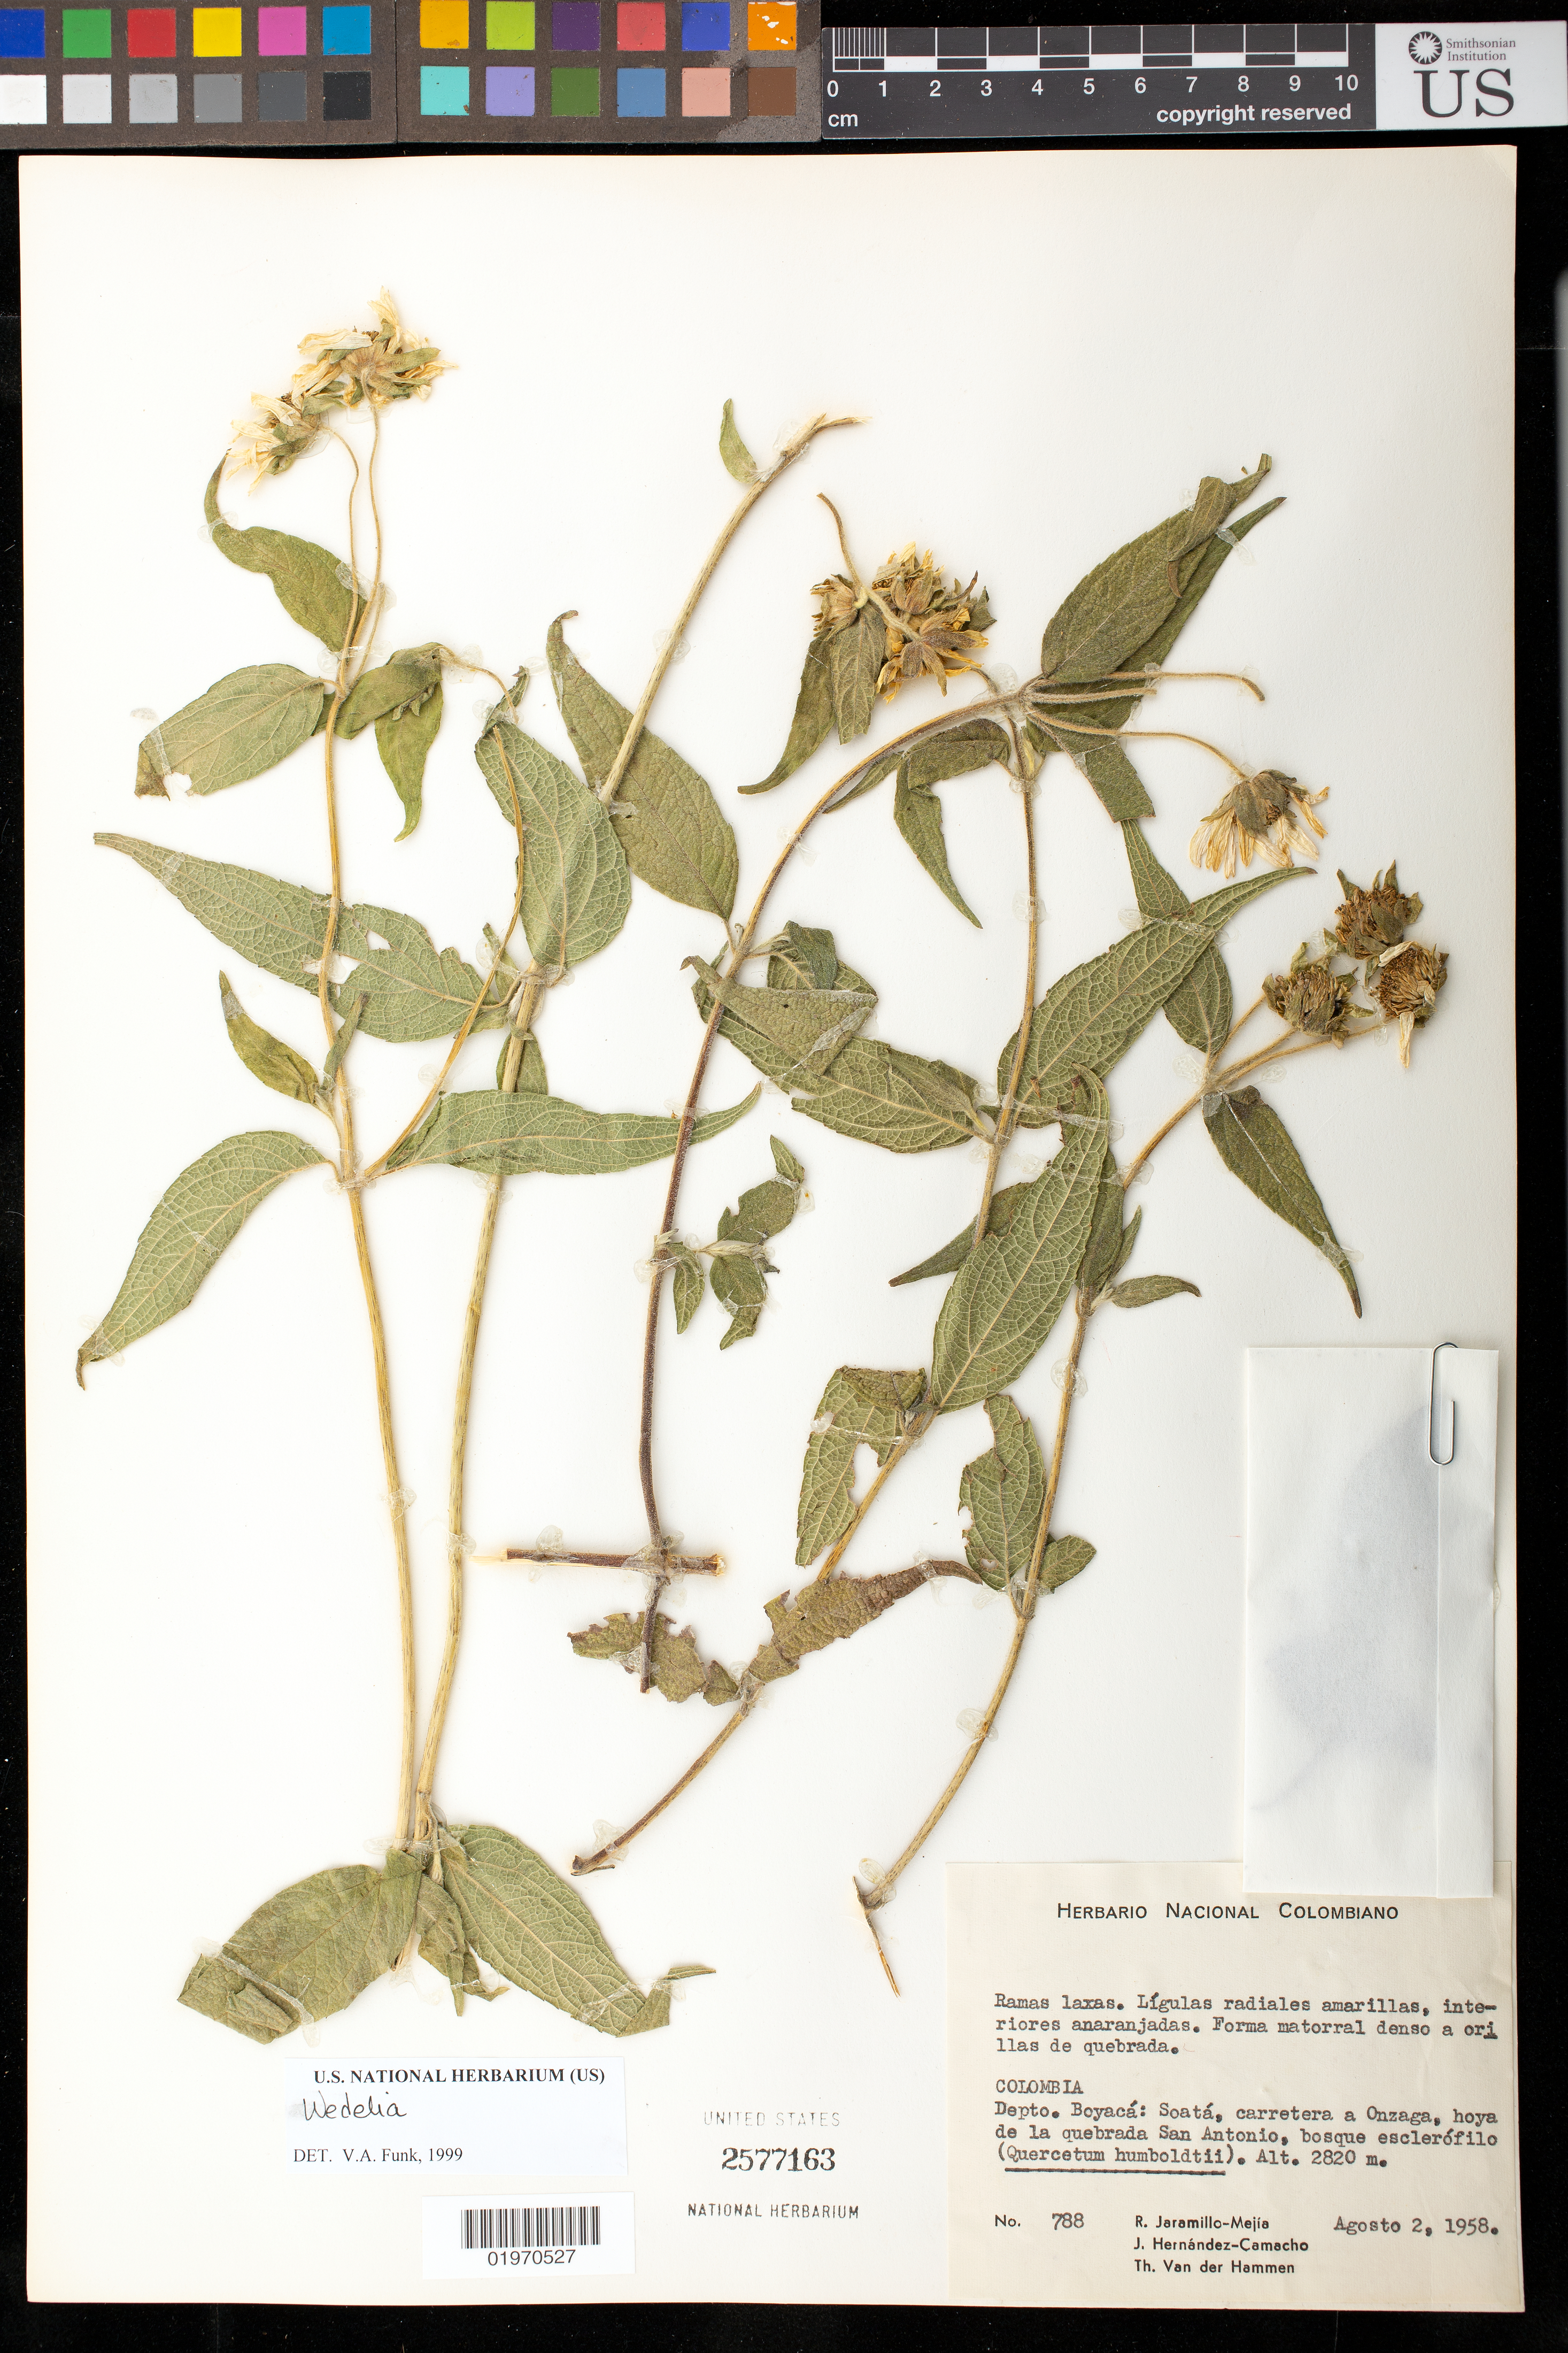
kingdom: Plantae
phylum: Tracheophyta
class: Magnoliopsida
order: Asterales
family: Asteraceae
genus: Wedelia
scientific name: Wedelia sp.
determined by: Funk, Vicki A., (BOT), Smithsonian Institution - National Museum of Natural History (UNITED STATES)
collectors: R. Jaramillo M., J. Hernández C. & T. Hammen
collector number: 788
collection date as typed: Agosto 2, 1958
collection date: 1958-08-02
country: Colombia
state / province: Boyacá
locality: Soata, carretera a Onzaga, Hoya de La Quebrada San Antonia.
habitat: Bosque esclerofilo (Quercetum humboldtii)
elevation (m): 2800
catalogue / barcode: US 2577163